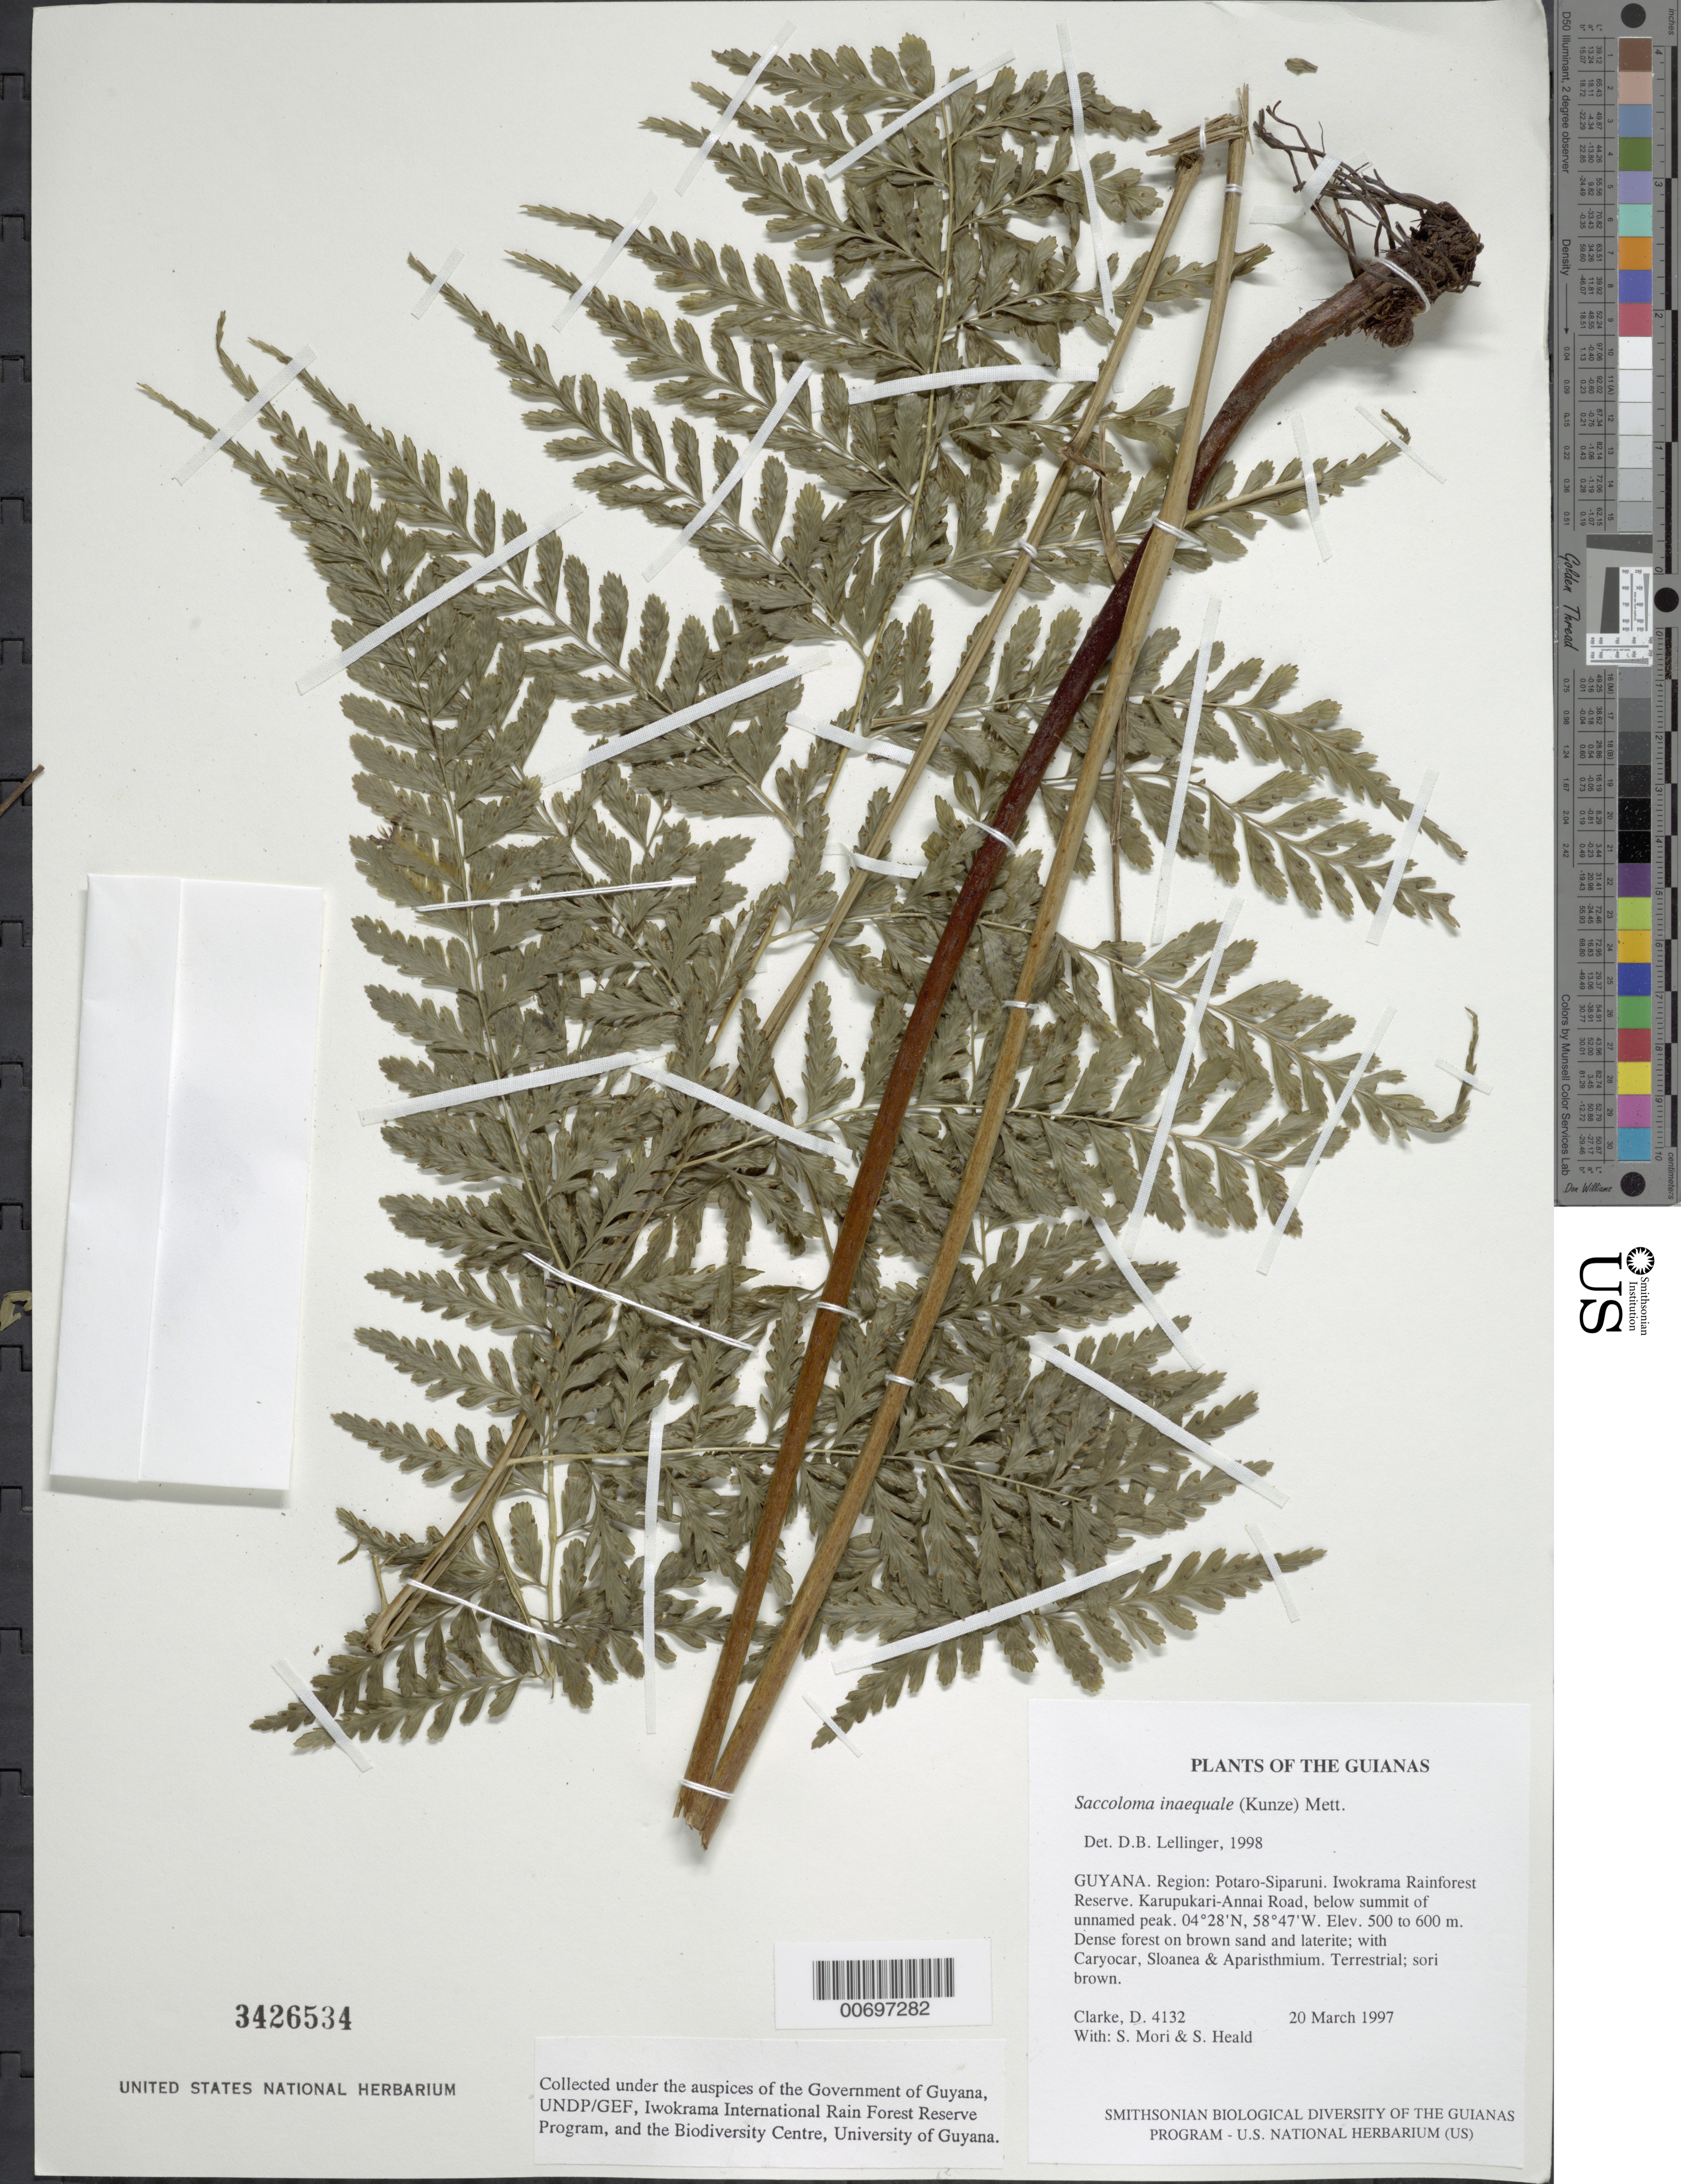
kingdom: Plantae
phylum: Tracheophyta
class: Polypodiopsida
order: Polypodiales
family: Saccolomataceae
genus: Saccoloma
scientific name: Saccoloma inaequale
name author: (Kunze) Mett.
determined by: Lellinger, David B., (BOT), Smithsonian Institution - National Museum of Natural History (UNITED STATES)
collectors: H. D. Clarke, S. Mori & S. Heald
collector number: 4132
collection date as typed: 20 March 1997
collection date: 1997-03-20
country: Guyana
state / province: Potaro-Siparuni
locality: Iwokrama Rainforest Reserve. Karupukari-Annai Road, below summit of unnamed peak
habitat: Dense forest on brown sand and laterite; with Caryocar, Sloanea & Aparisthmium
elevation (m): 500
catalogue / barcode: US 3426534